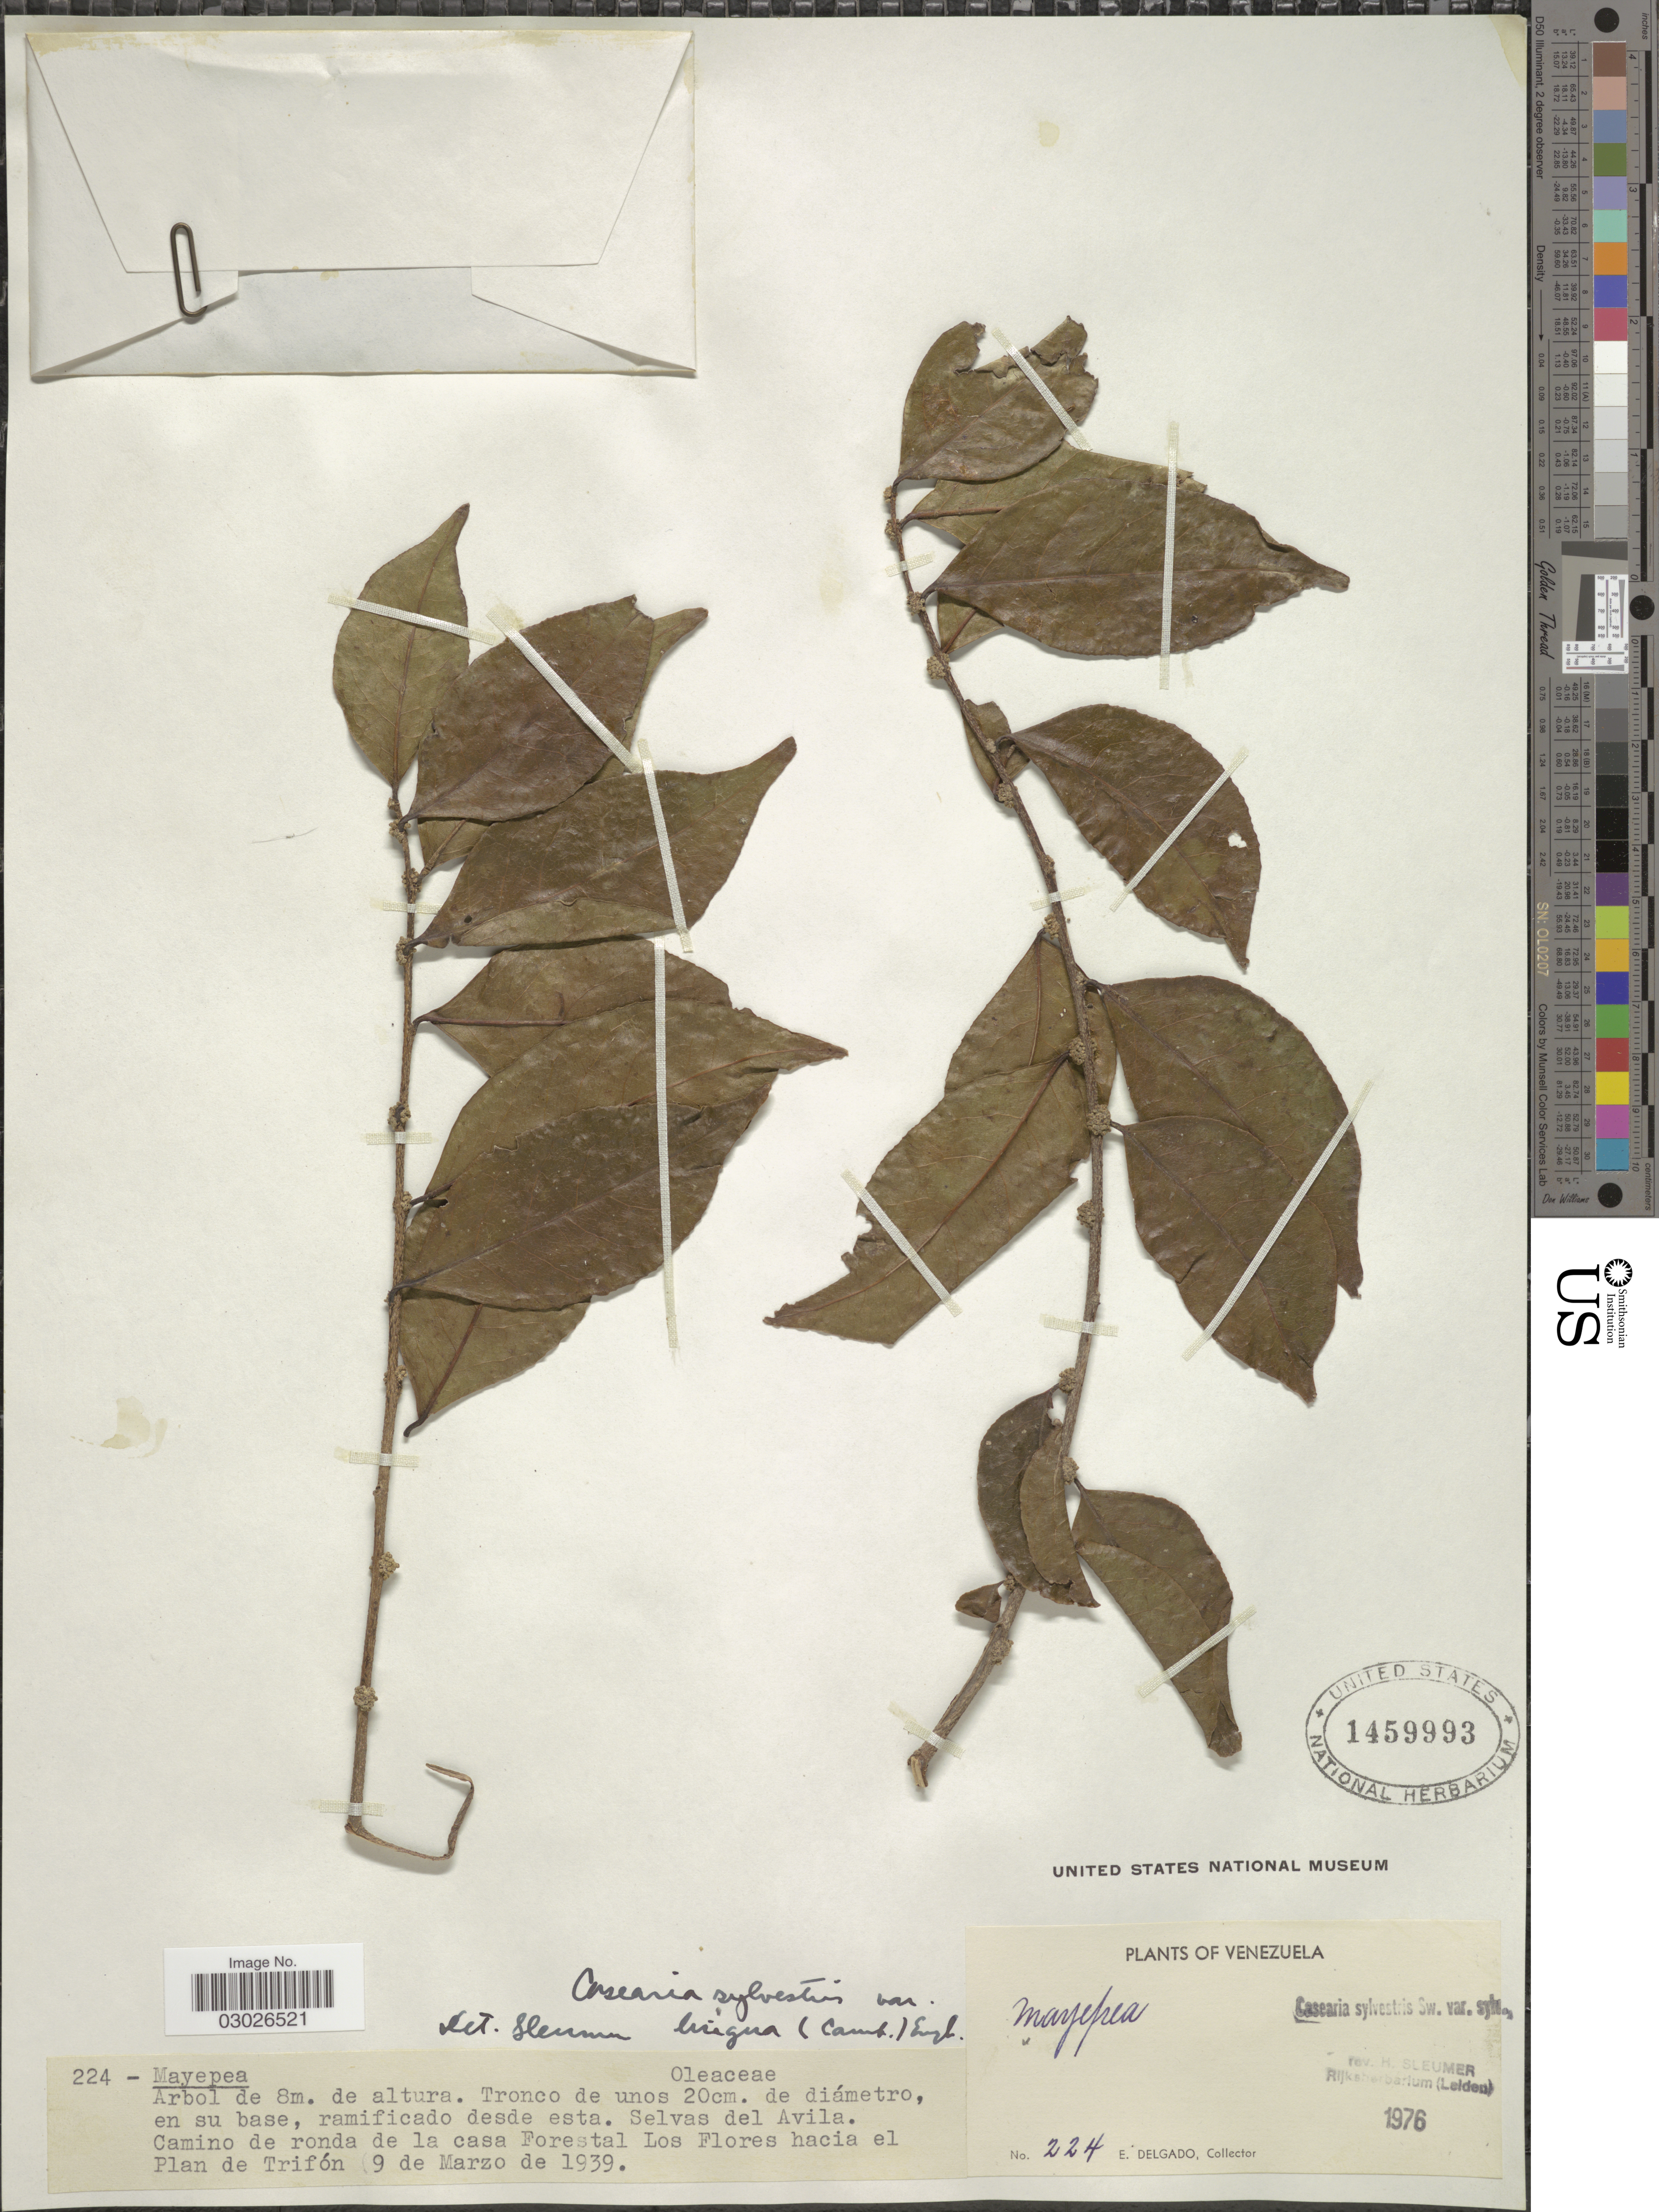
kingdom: Plantae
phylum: Tracheophyta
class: Magnoliopsida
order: Malpighiales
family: Salicaceae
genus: Casearia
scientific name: Casearia sylvestris var. sylvestris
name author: Sw.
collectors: E. Delgado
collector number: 224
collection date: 1939-03-09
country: Venezuela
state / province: Miranda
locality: Selvas del Avila, Camino de ronda de la casa Forestal Los Flores hacia el Plan de Trifón.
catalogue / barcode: US 1459993